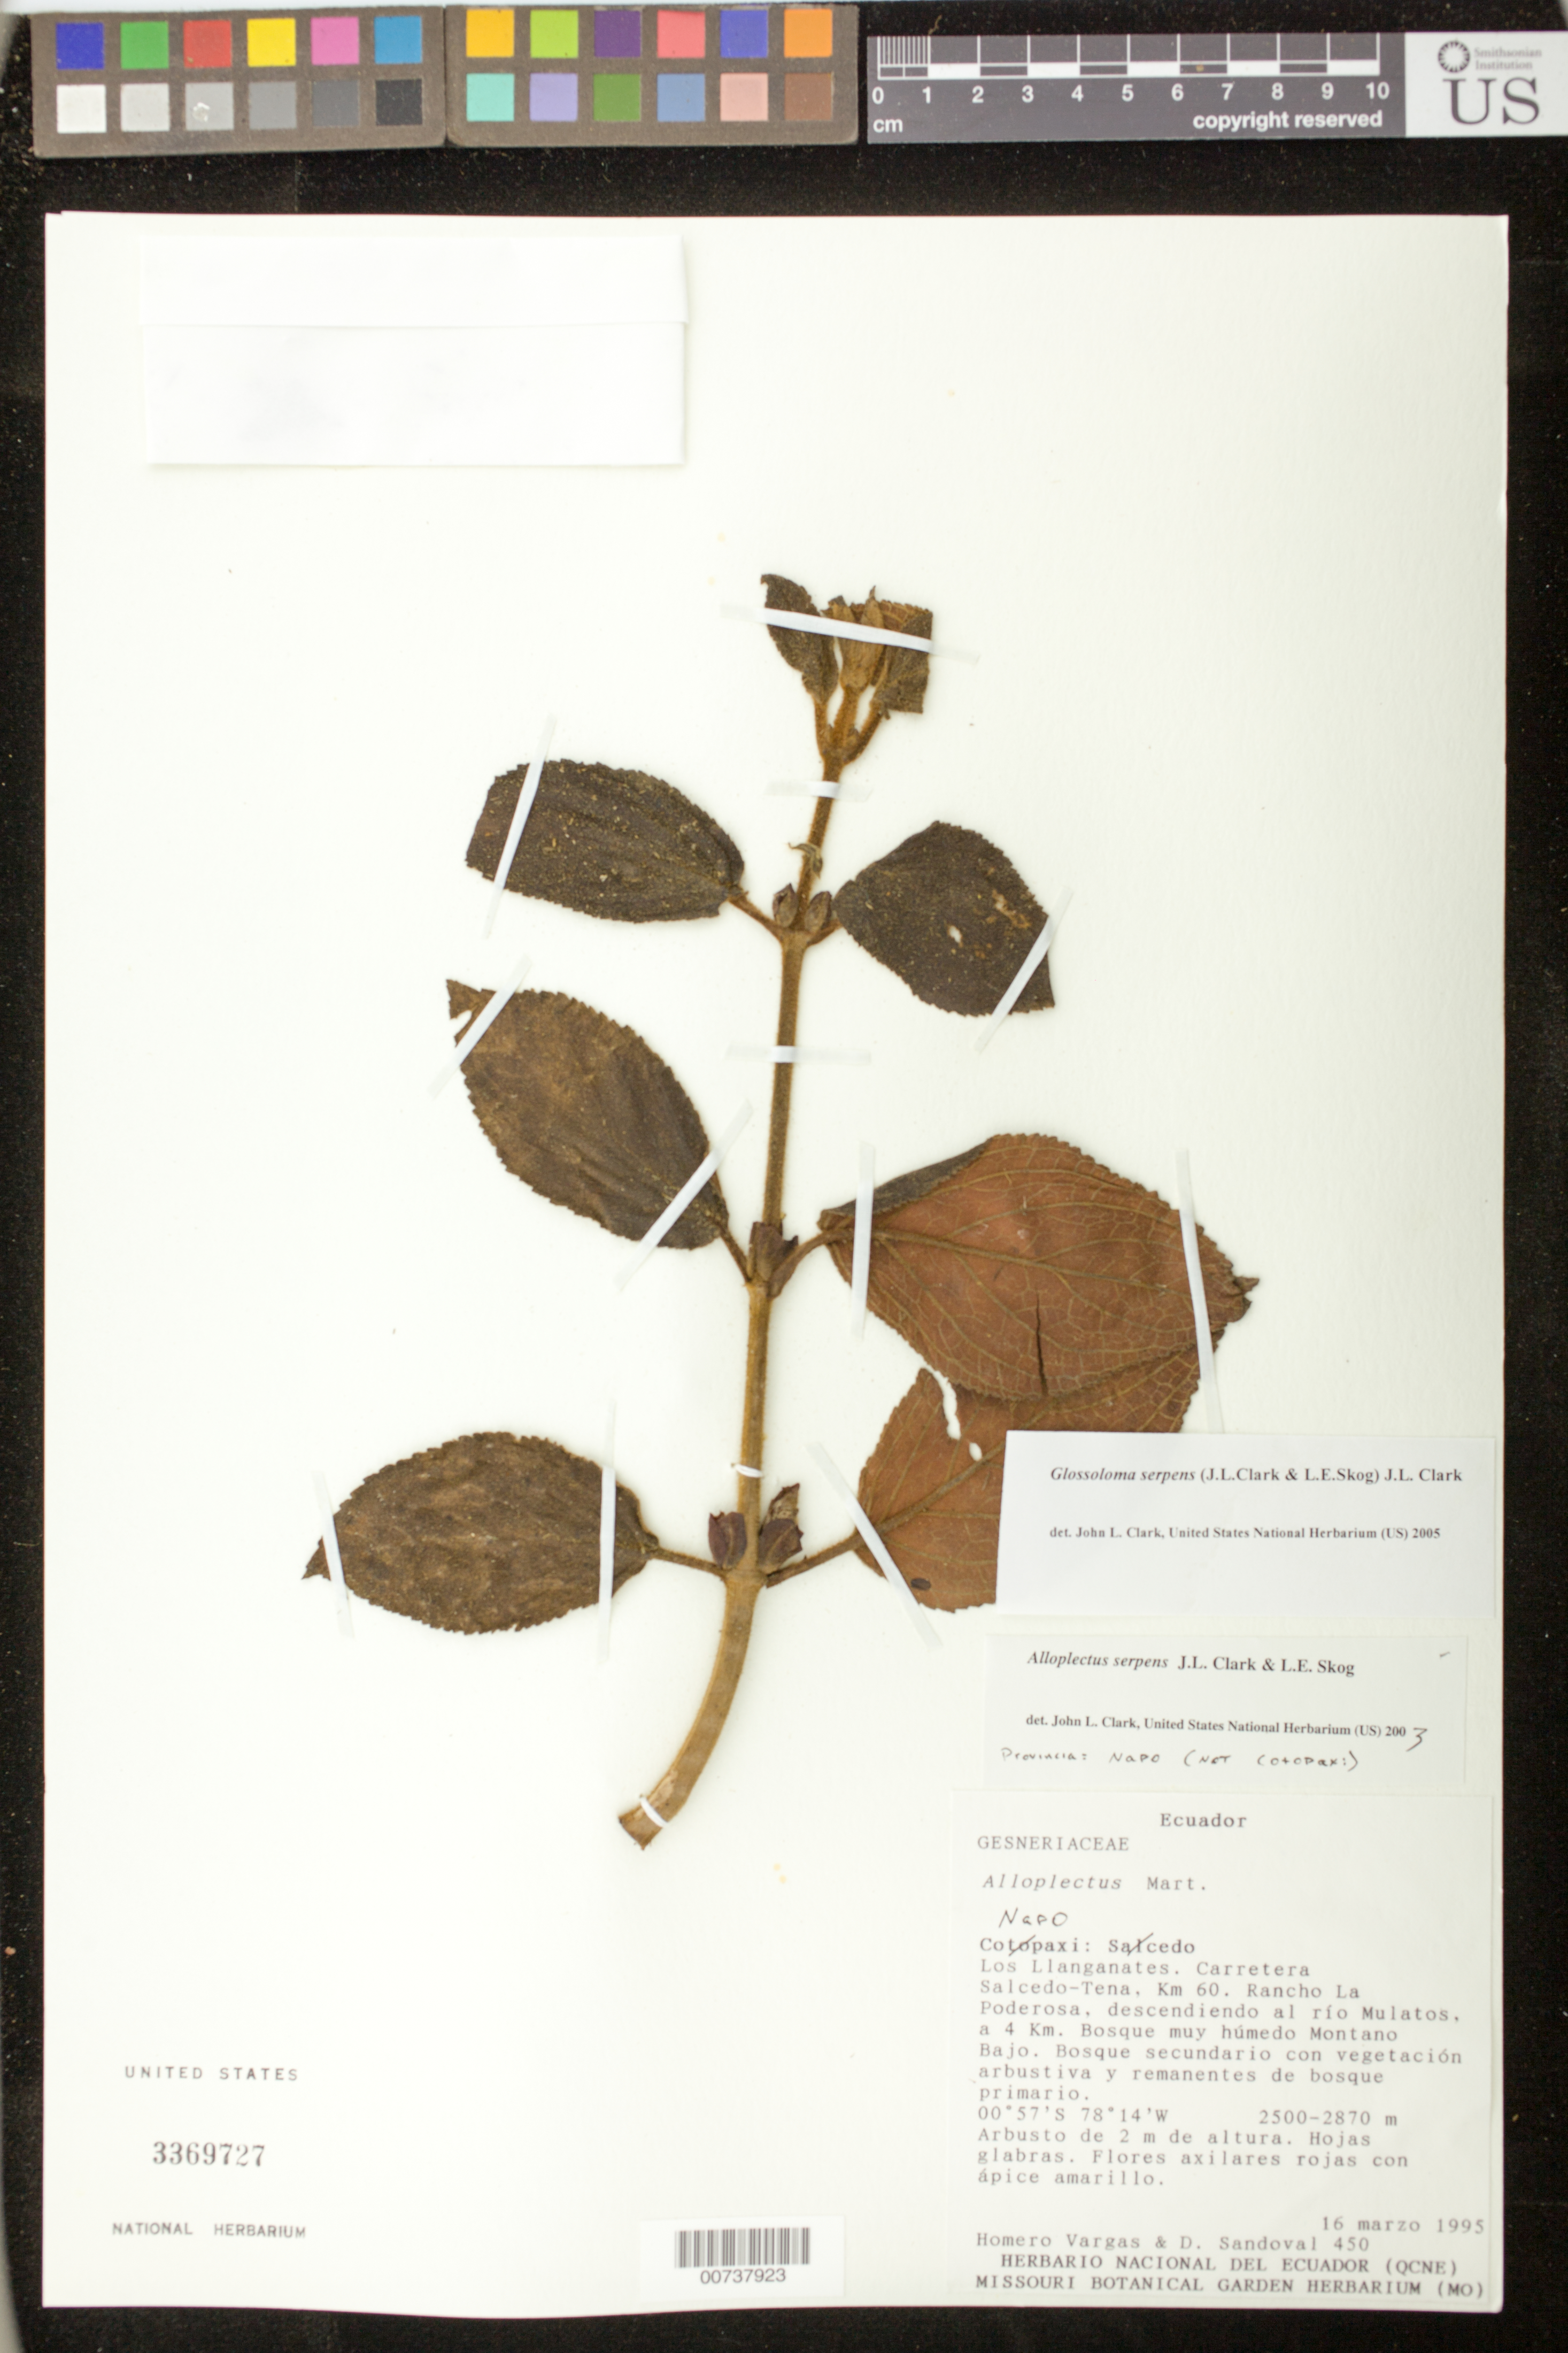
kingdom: Plantae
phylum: Tracheophyta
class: Magnoliopsida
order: Lamiales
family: Gesneriaceae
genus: Glossoloma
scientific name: Glossoloma serpens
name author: (J.L. Clark & L.E. Skog) J.L. Clark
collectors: H. Vargas & D. Sandoval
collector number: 450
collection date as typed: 16 Mar 1995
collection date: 1995-03-16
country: Ecuador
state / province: Napo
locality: Los Llanganates, Carretera Salcedo-Tena, km 60; Rancho La Poderosa, descendiendo al río Mulatos, a 4 km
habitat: Bosque muy húmedo montano bajo; bosque secundario con vegetación arbustiva y remanentes de bosque primario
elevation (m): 2500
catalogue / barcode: US 3369727